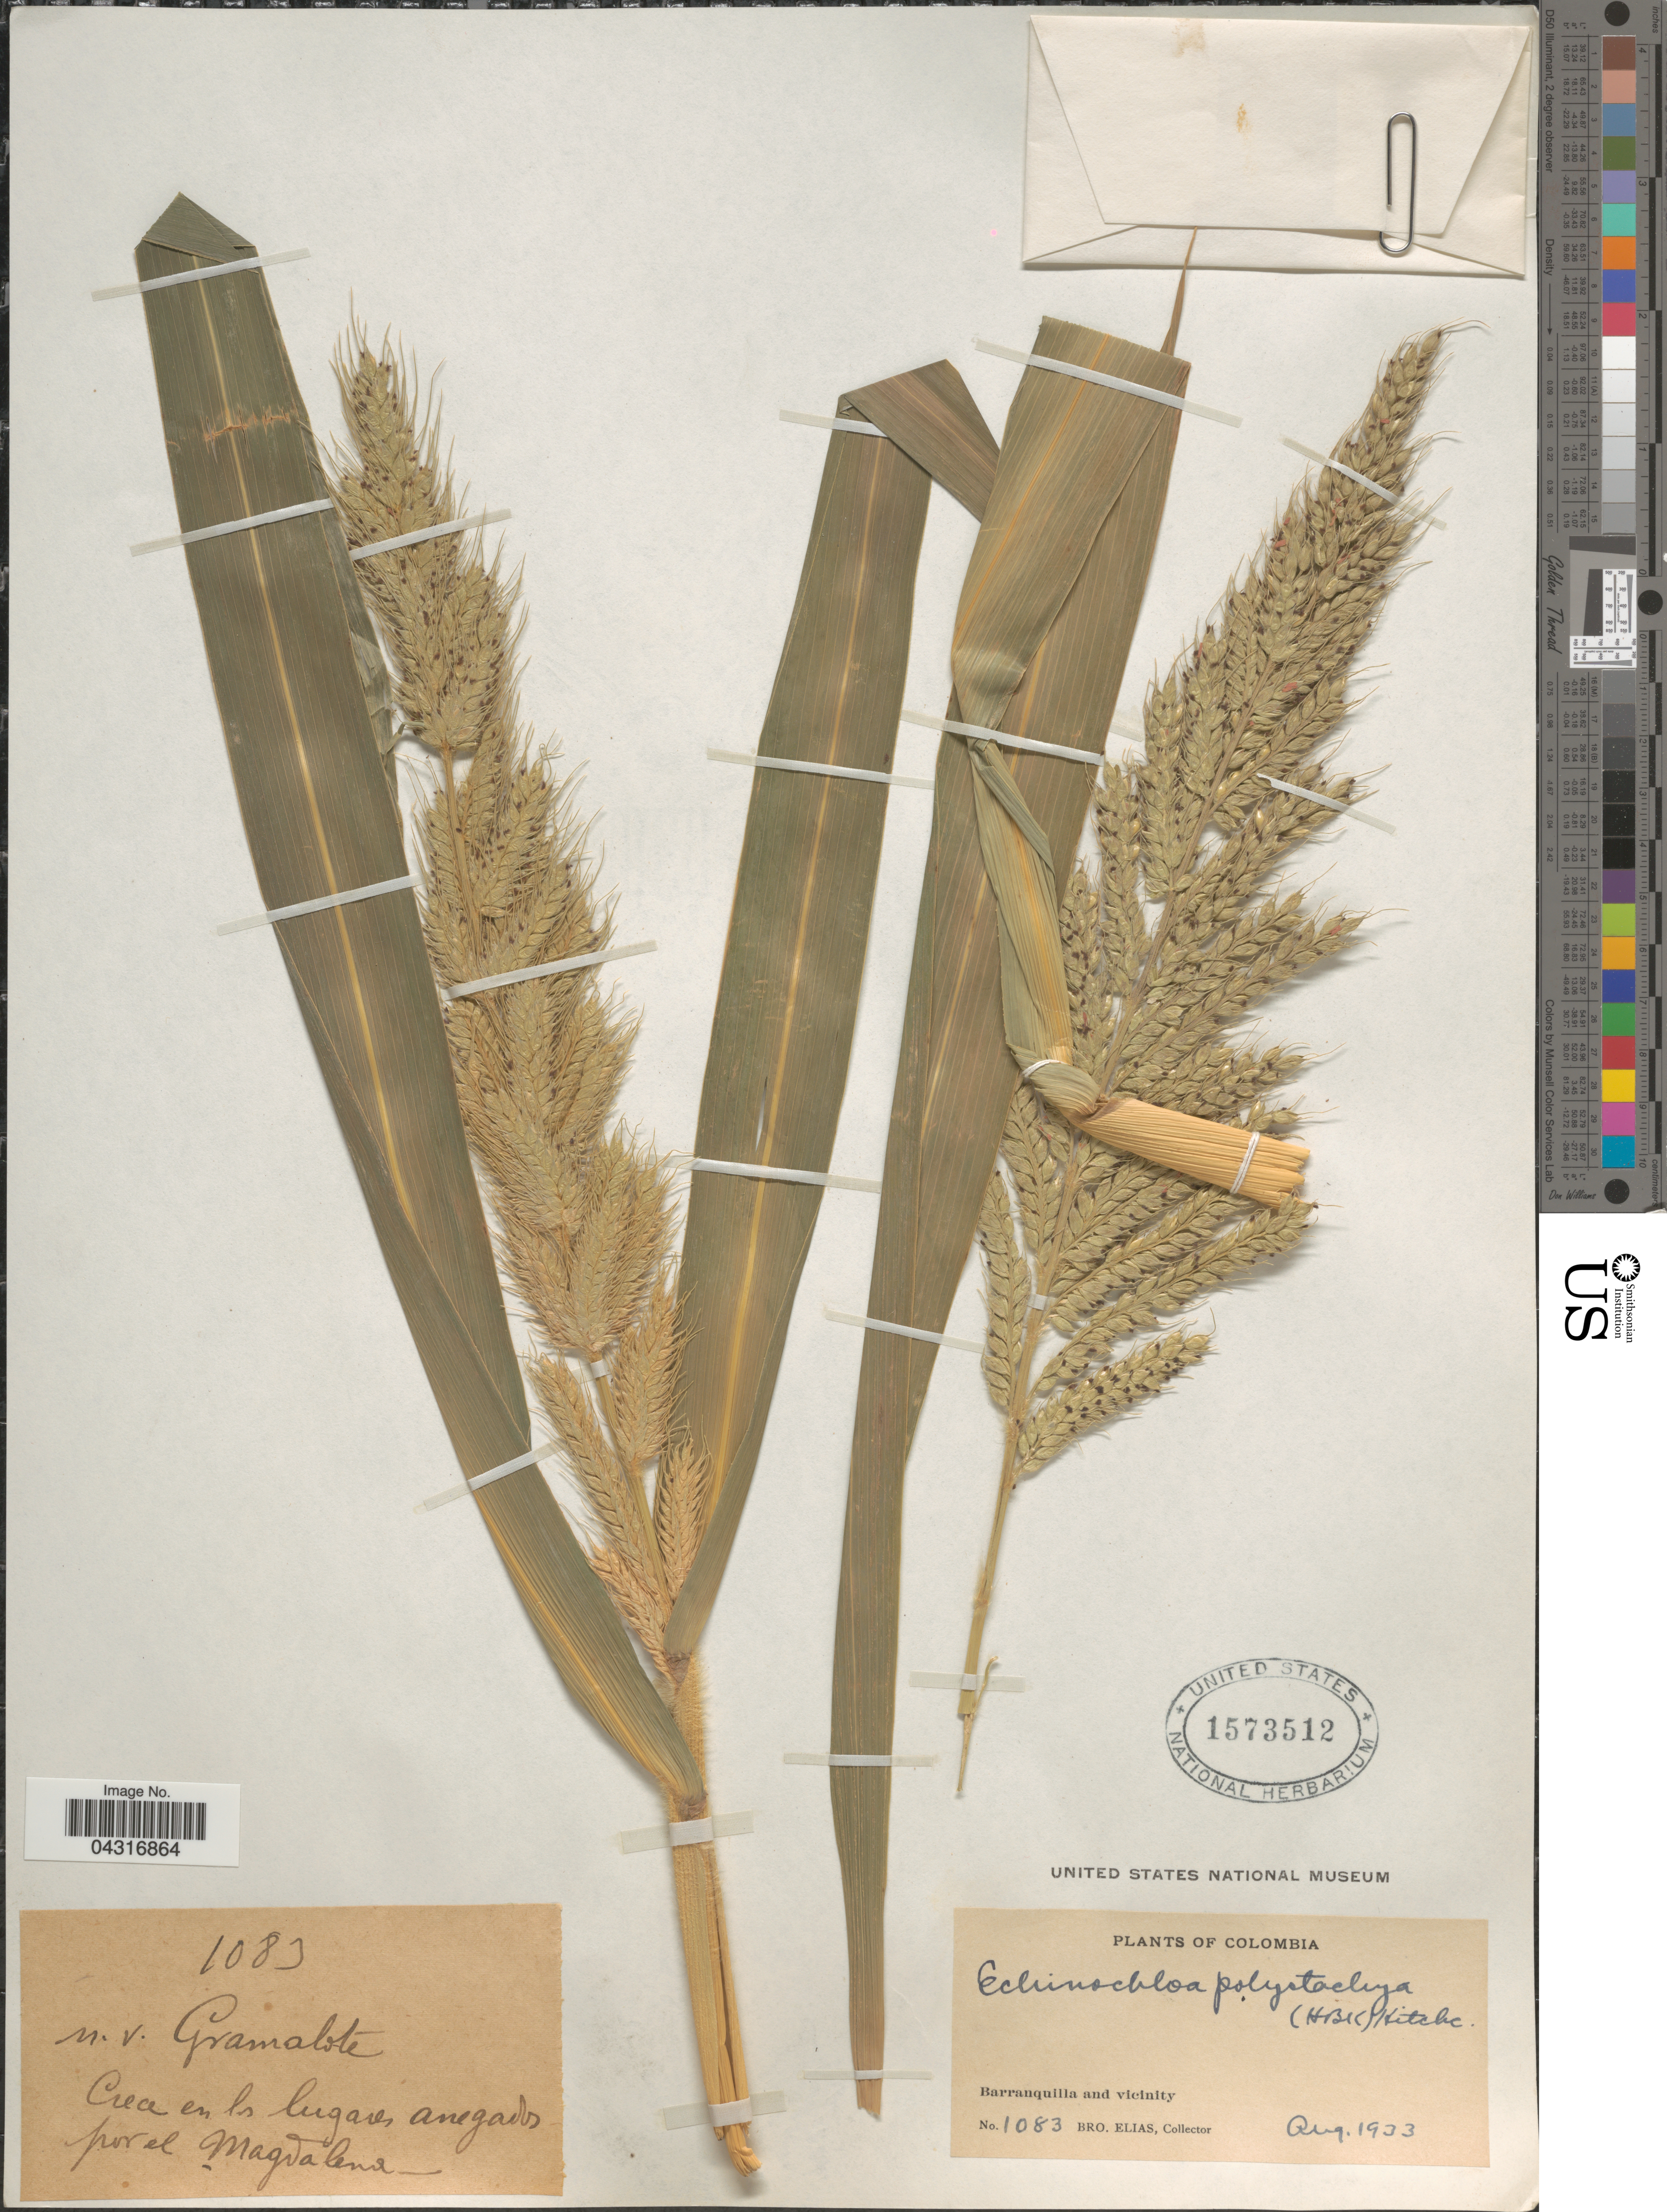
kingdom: Plantae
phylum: Tracheophyta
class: Liliopsida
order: Poales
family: Poaceae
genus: Echinochloa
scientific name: Echinochloa polystachya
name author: (Kunth) Hitchc.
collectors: Bro. Elias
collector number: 1083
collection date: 1933-08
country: Colombia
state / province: Magdalena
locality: Crece en los lugares anegados por el Magdalena. Barranquilla and vicinity.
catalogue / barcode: US 1573512